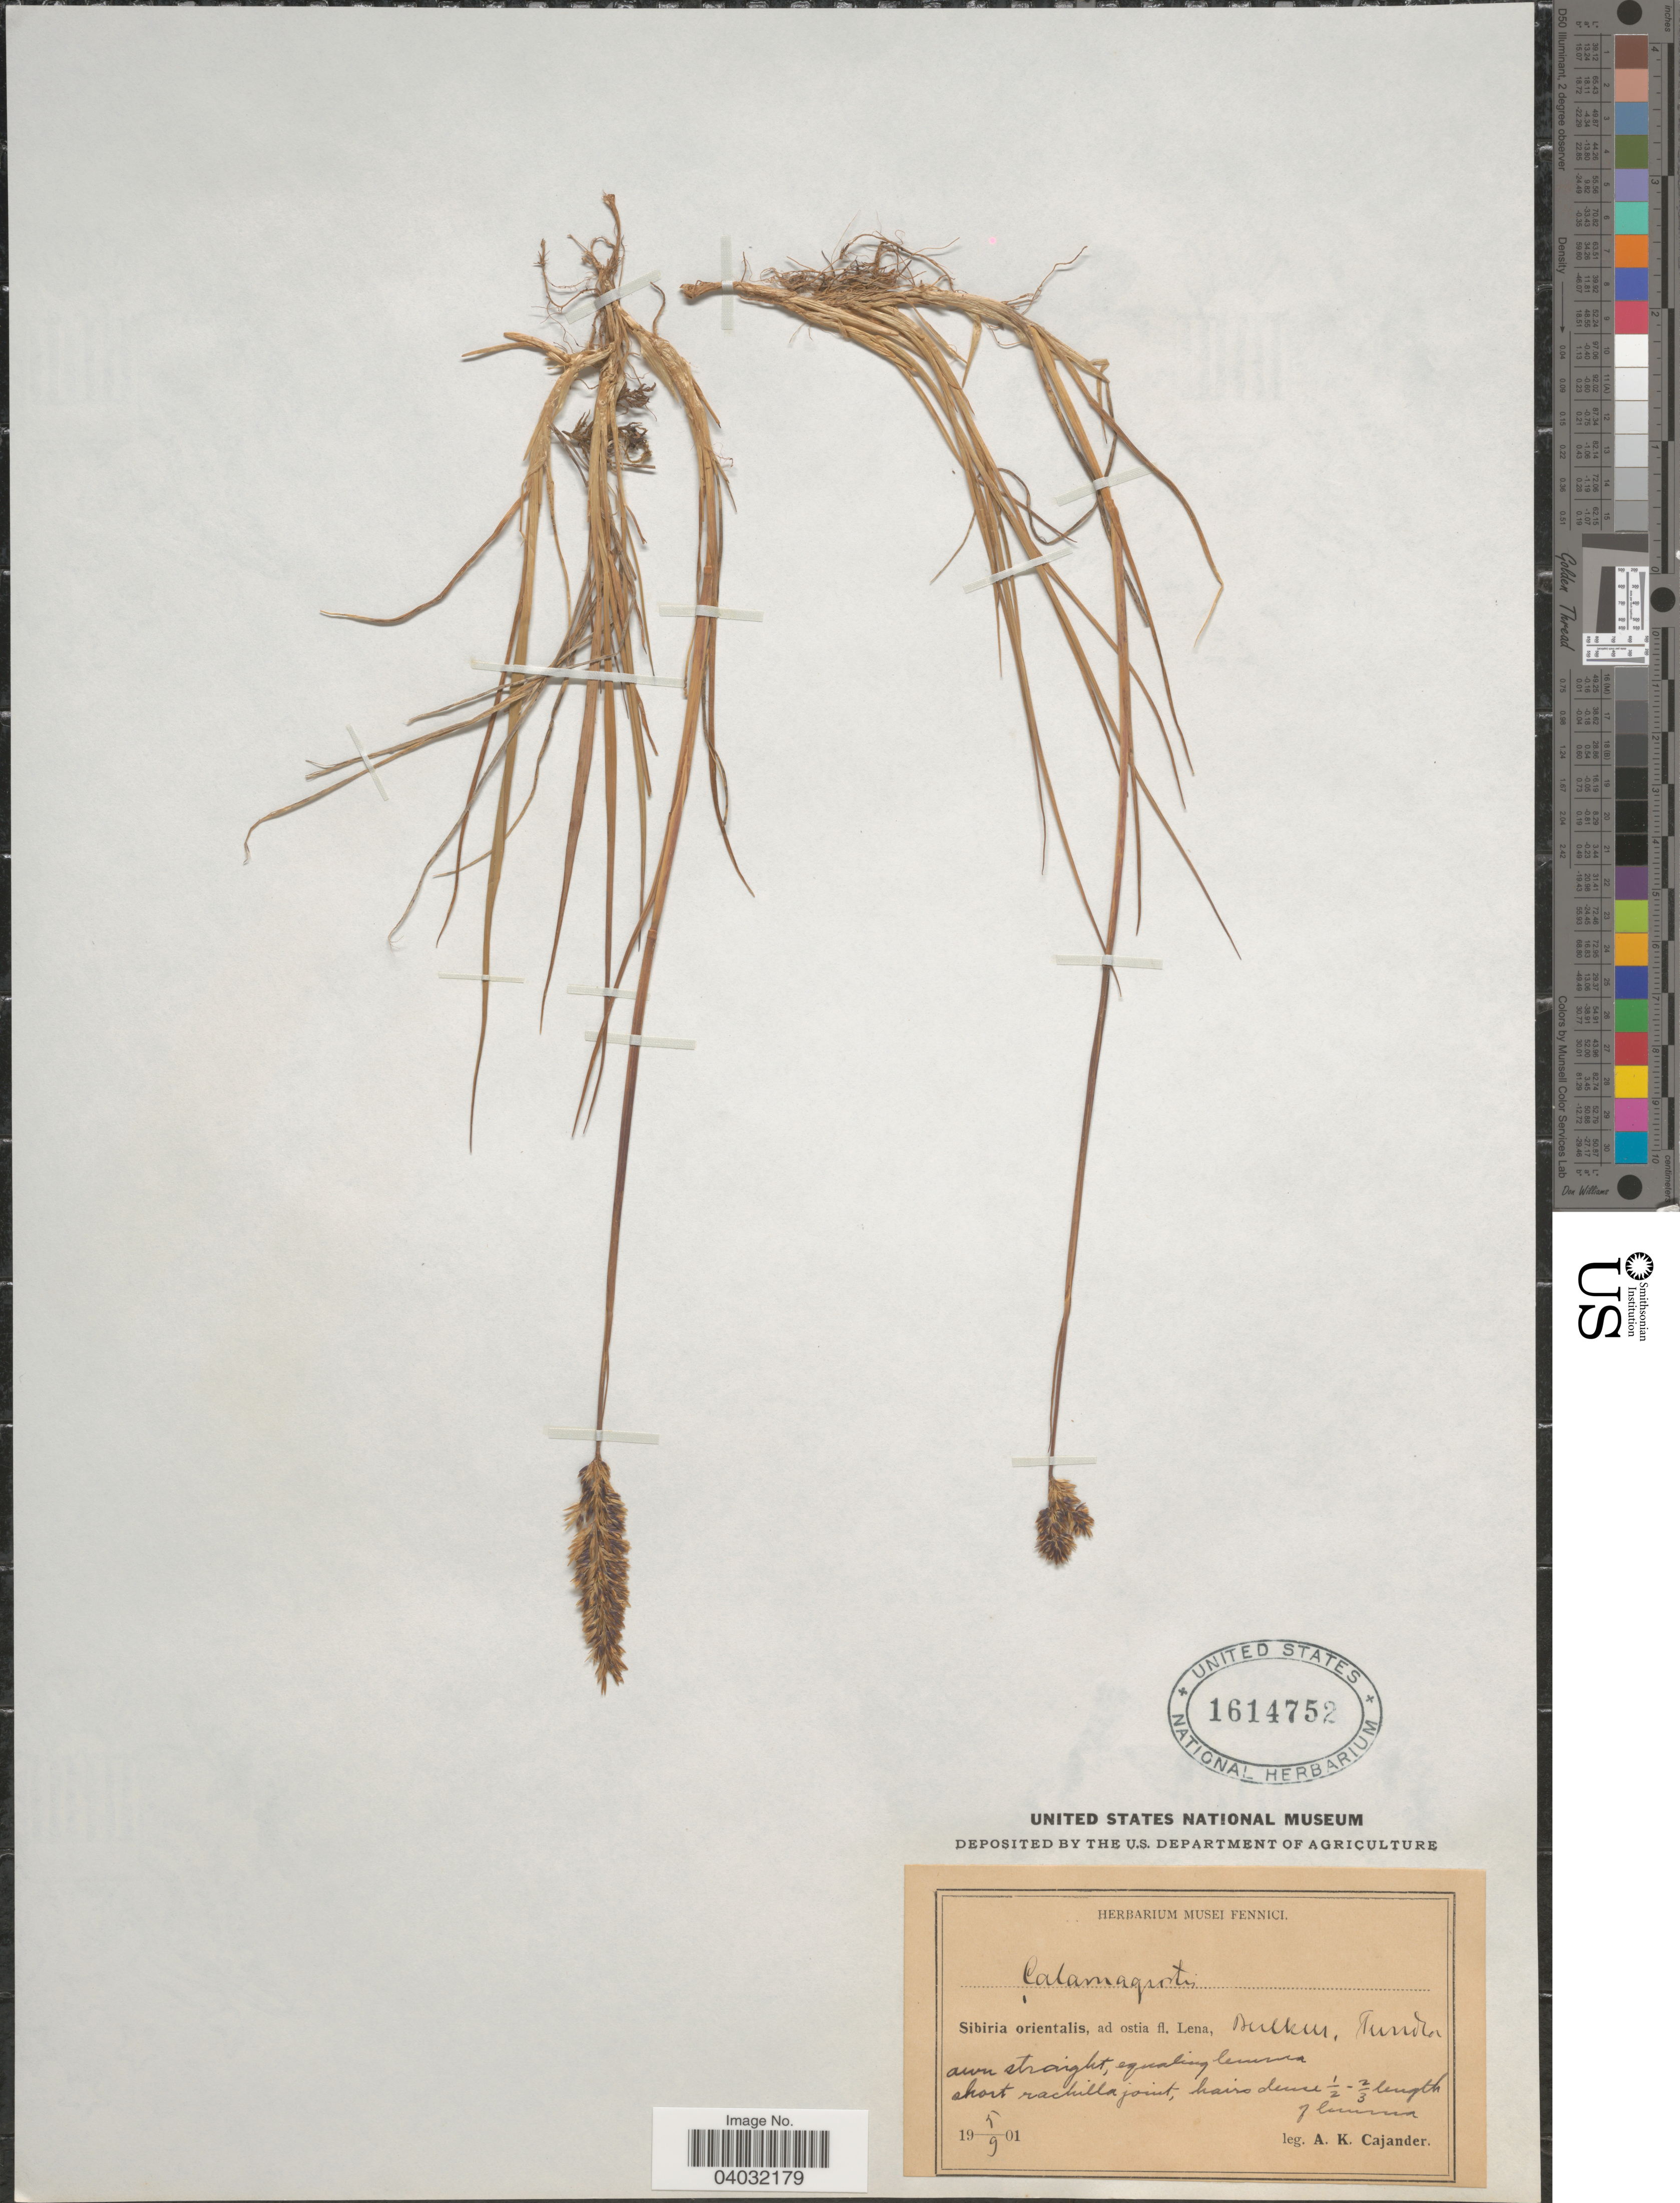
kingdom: Plantae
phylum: Tracheophyta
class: Liliopsida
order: Poales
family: Poaceae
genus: Calamagrostis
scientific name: Calamagrostis holmii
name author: Lange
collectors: A. Cajander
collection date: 1901-09-05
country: Russian Federation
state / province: Sakha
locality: Sibiria orientalis, ad ostia fl. Lena, Bulkur, Tundra.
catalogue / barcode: US 1614752